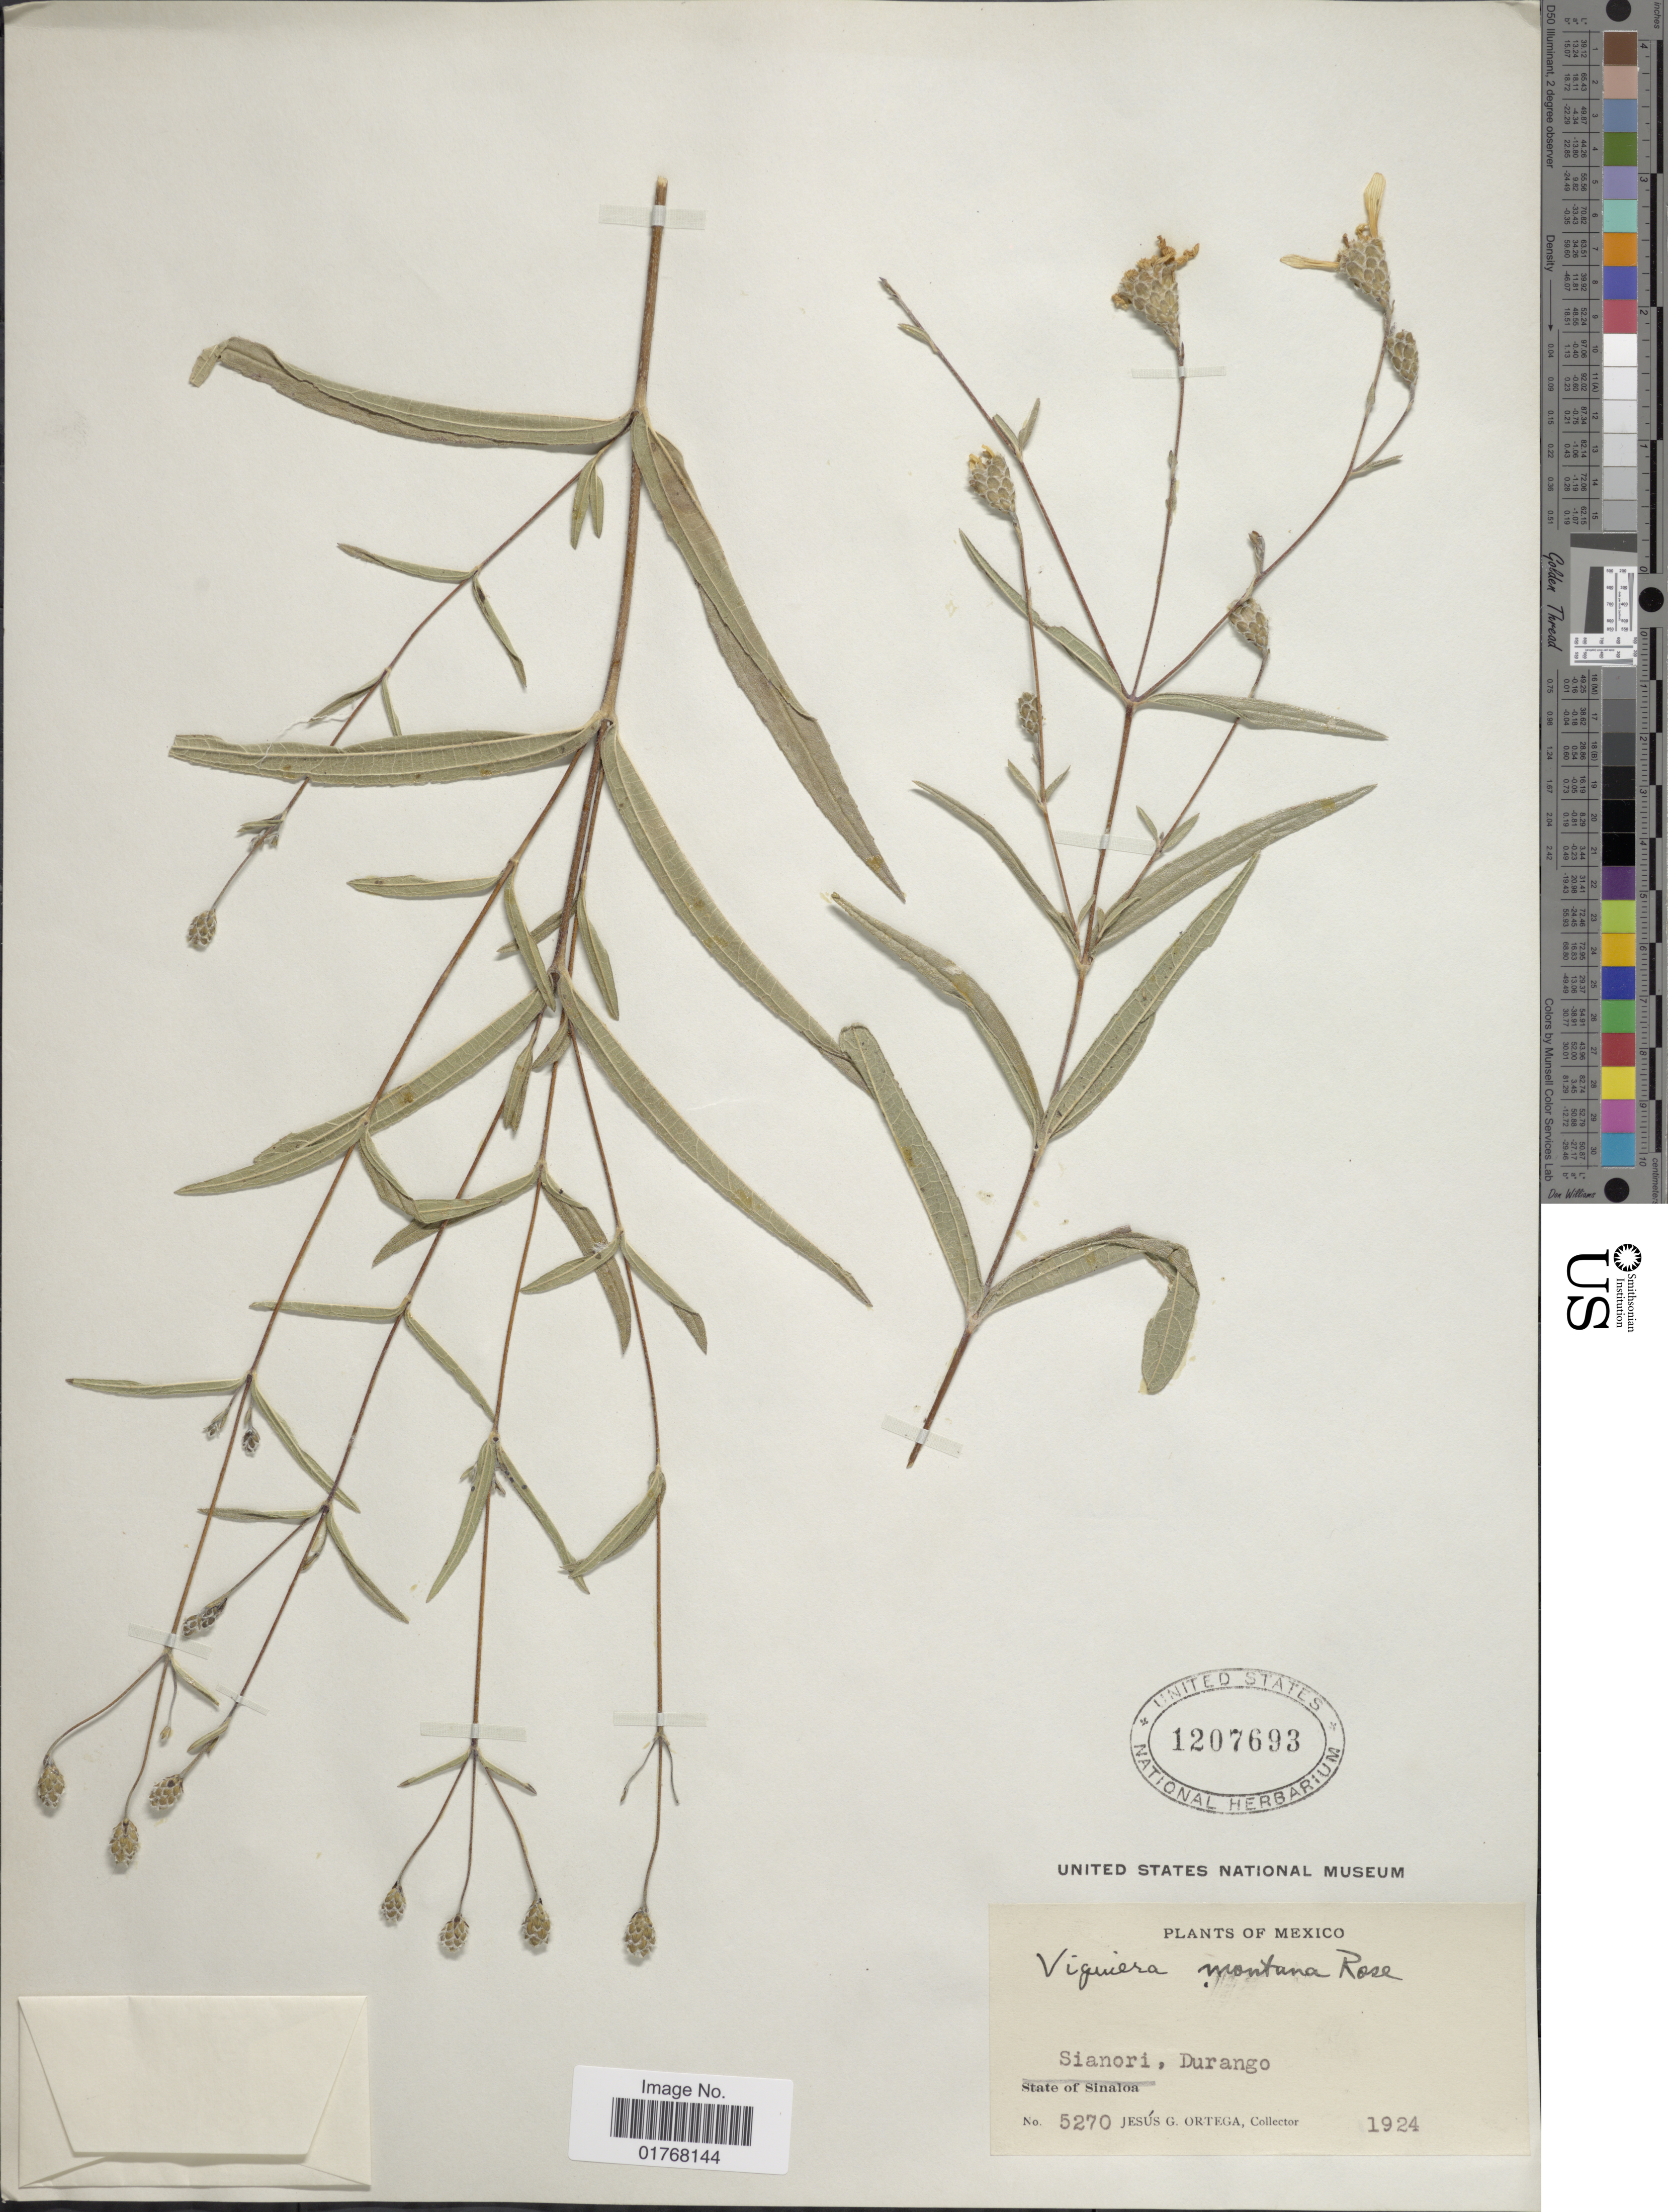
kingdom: Plantae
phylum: Tracheophyta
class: Magnoliopsida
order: Asterales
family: Asteraceae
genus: Viguiera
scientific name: Viguiera montana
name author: Rose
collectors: J. Ortega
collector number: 5270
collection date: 1924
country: Mexico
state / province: Durango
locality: Sianori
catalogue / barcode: US 1207693